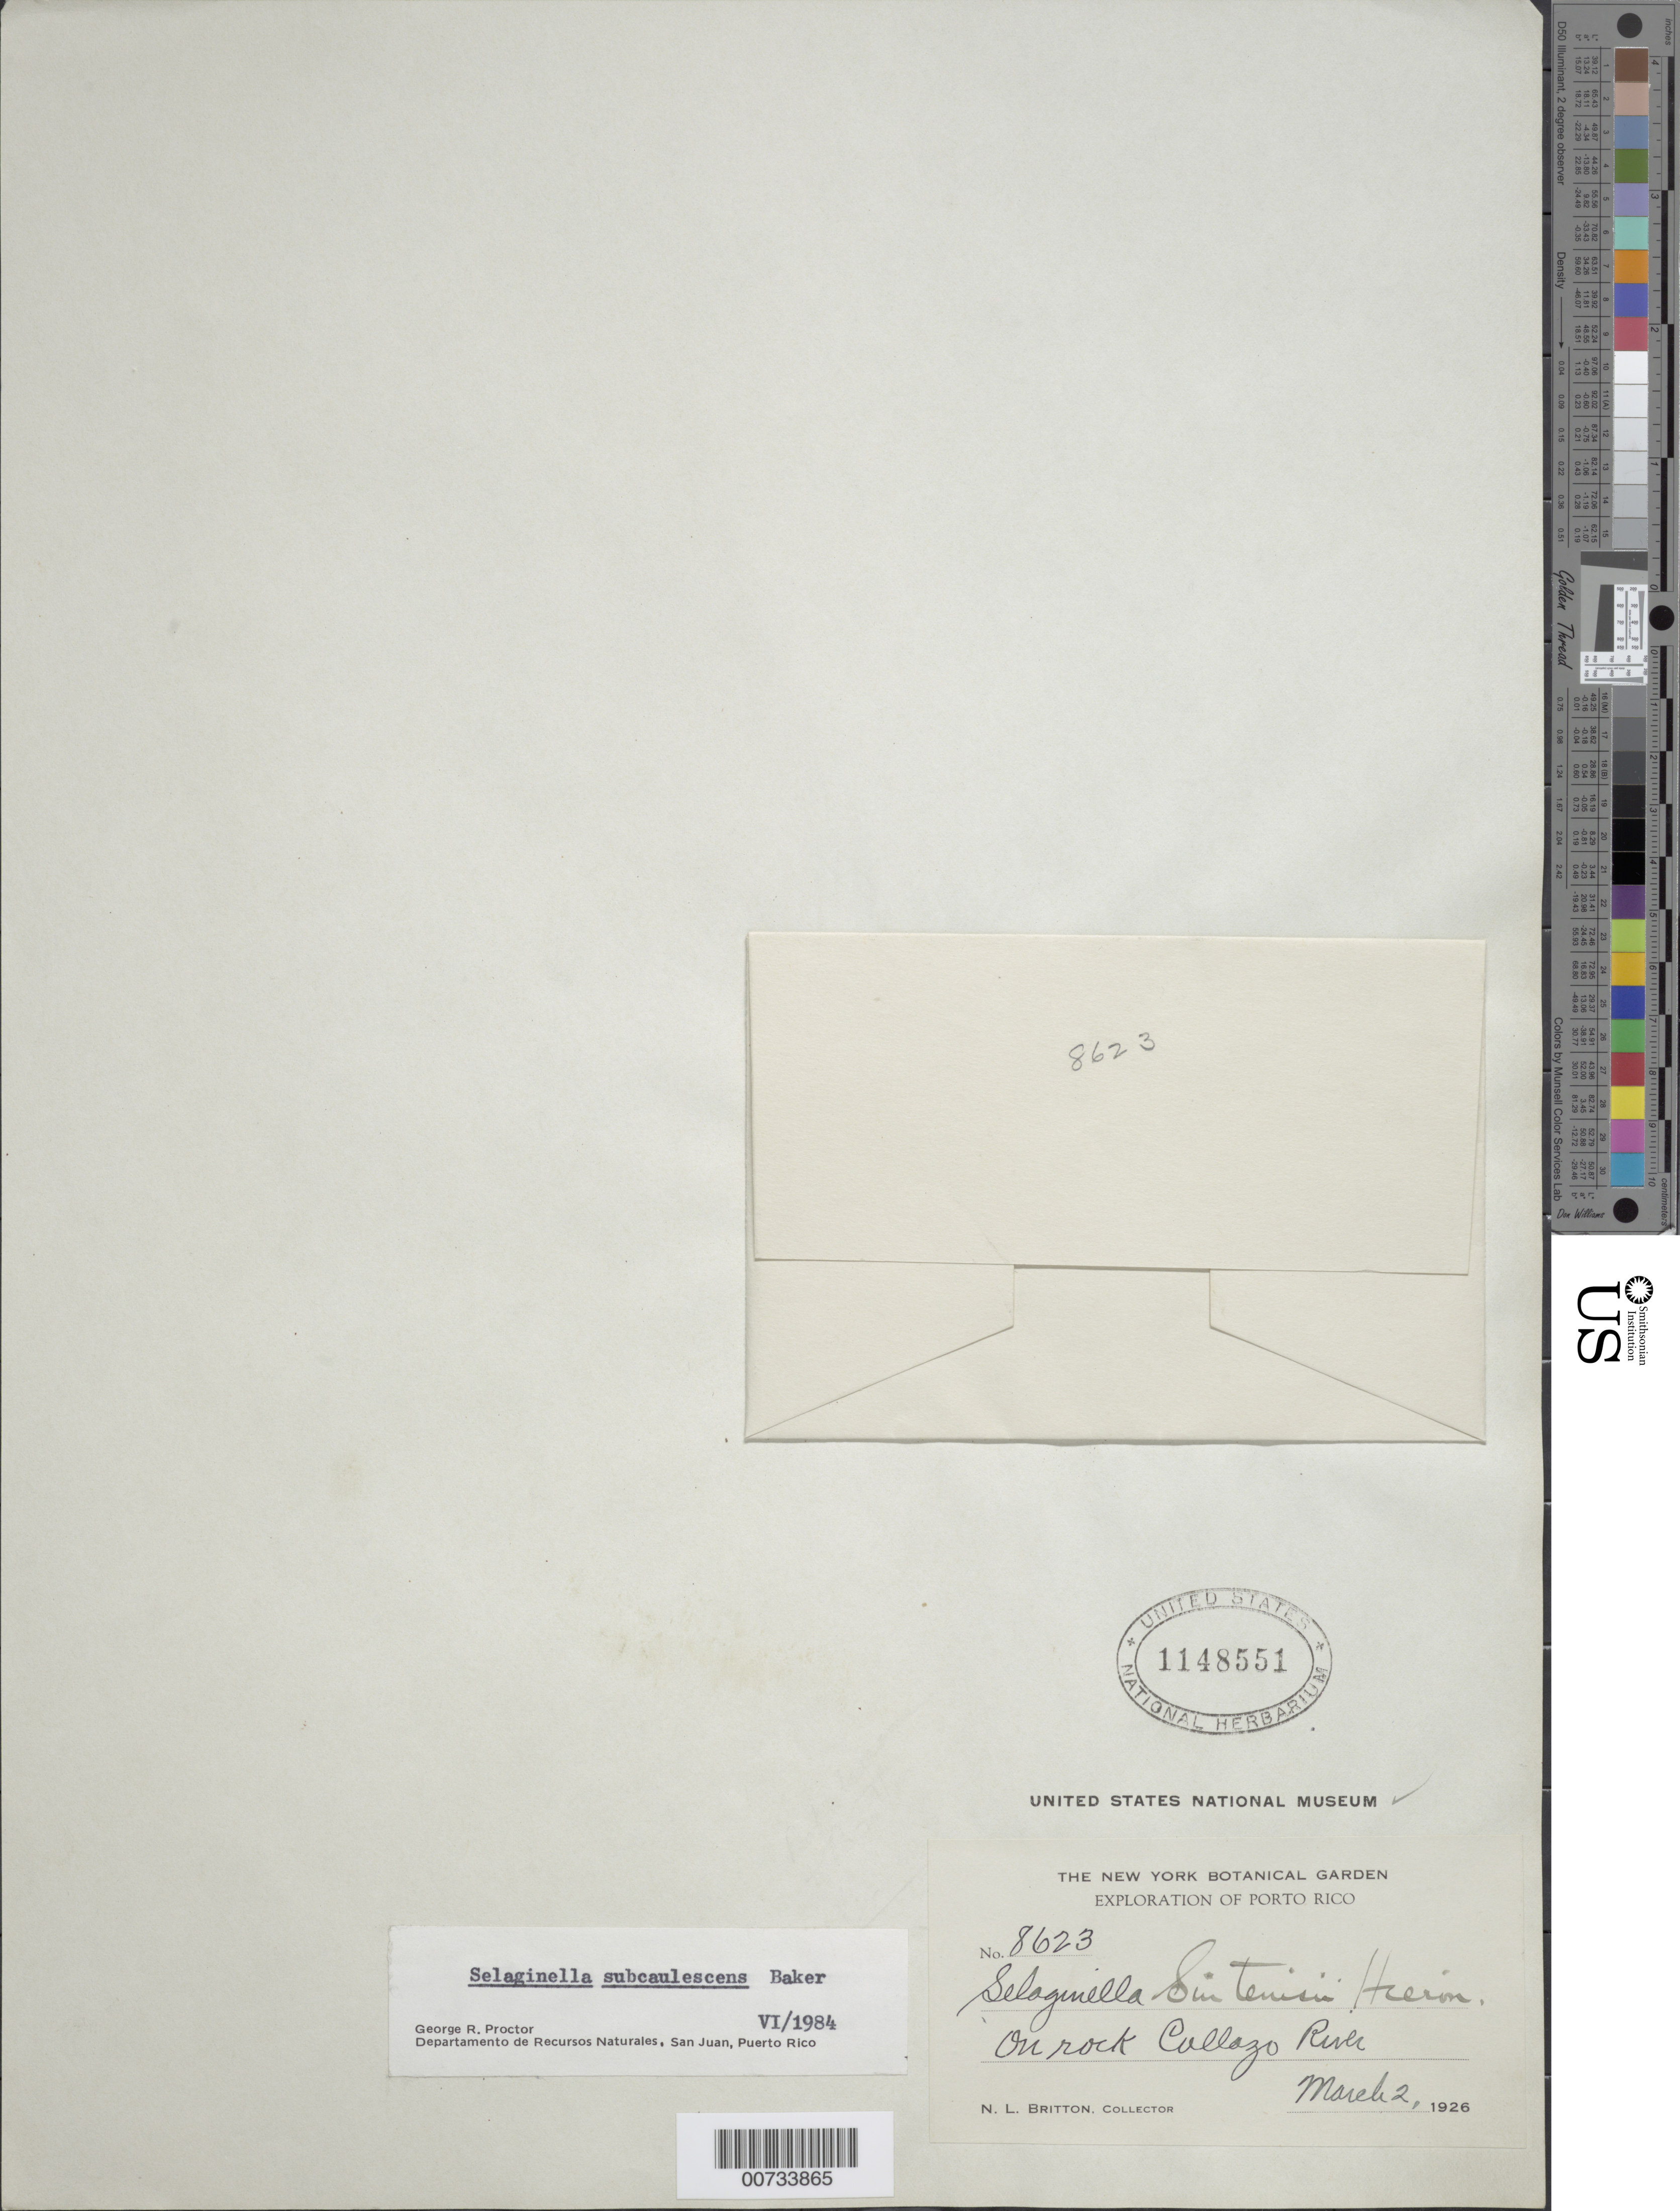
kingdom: Plantae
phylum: Tracheophyta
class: Lycopodiopsida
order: Selaginellales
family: Selaginellaceae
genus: Selaginella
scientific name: Selaginella subcaulescens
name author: Baker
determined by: Proctor, G. R.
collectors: N. Britton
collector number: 8623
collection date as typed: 02 Mar 1926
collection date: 1926-03-02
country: Puerto Rico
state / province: San Sebastián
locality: Collazo Run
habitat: On rock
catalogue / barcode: US 1148551